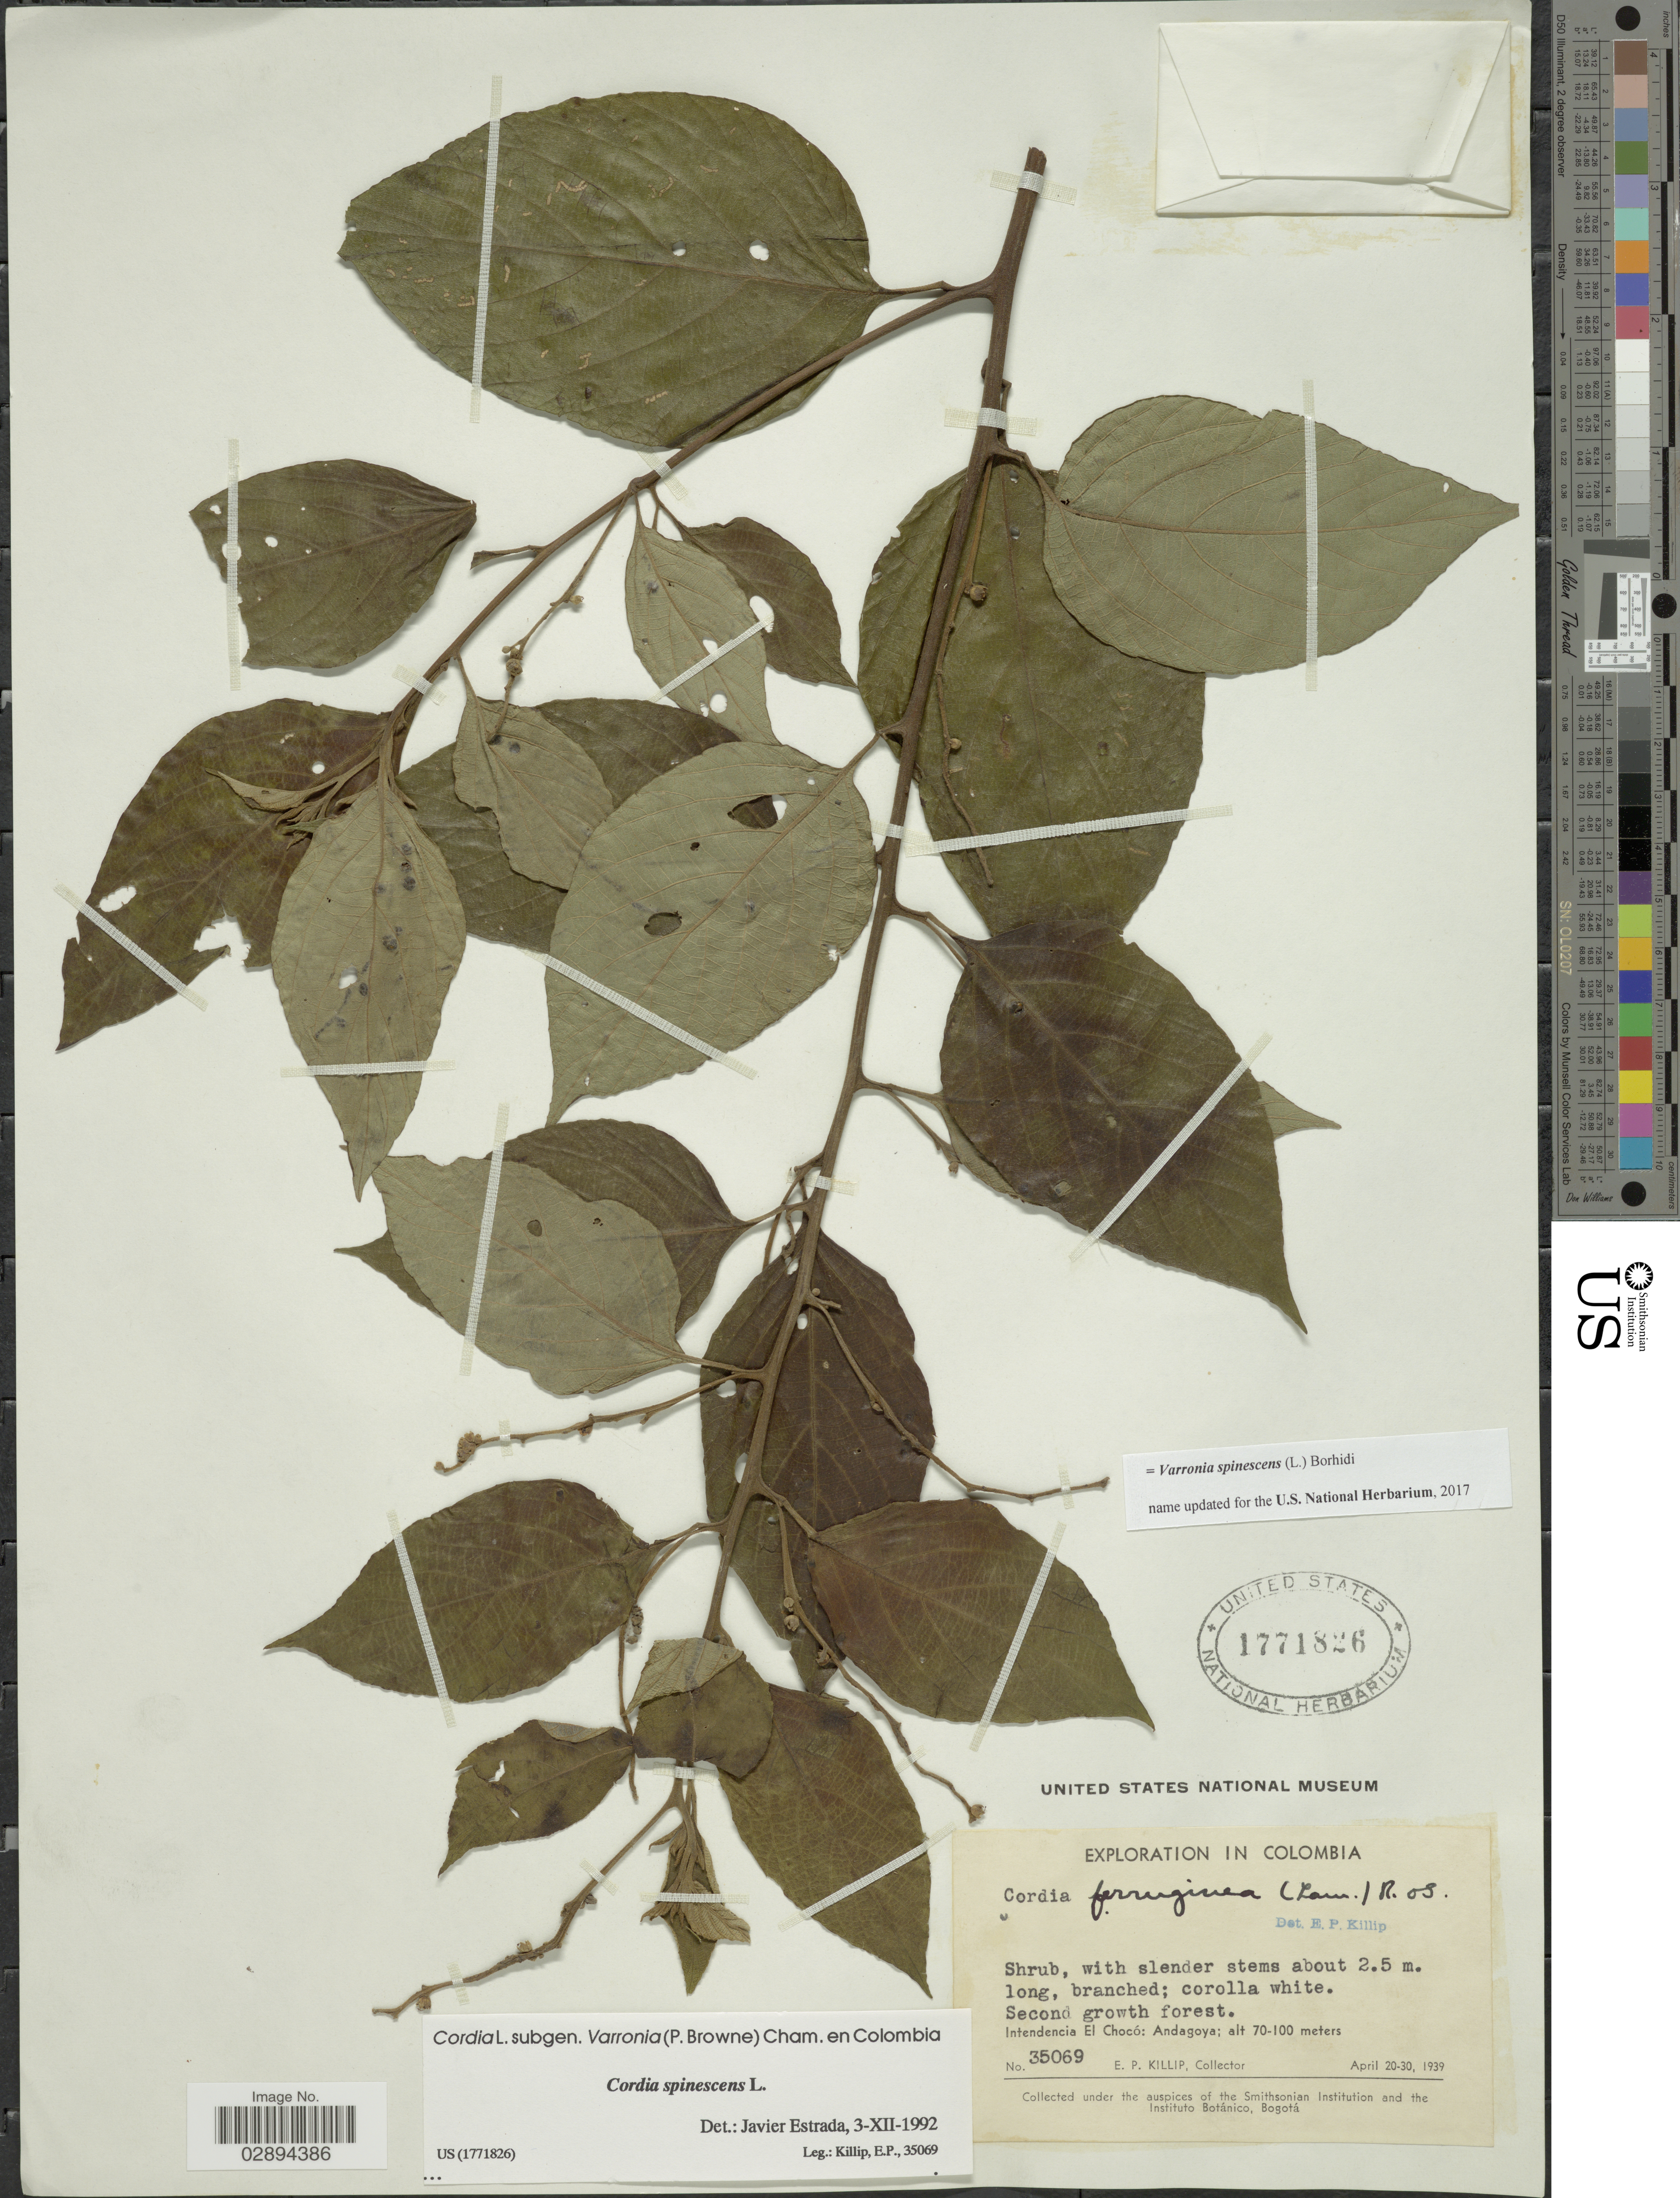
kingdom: Plantae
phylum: Tracheophyta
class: Magnoliopsida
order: Boraginales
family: Cordiaceae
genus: Varronia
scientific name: Varronia spinescens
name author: (L.) Borhidi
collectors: E. P. Killip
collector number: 35069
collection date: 1939-04-20/1939-04-30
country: Colombia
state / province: Chocó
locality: Intendencia El Chocó, Andagoya.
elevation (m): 70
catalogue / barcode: US 1771826